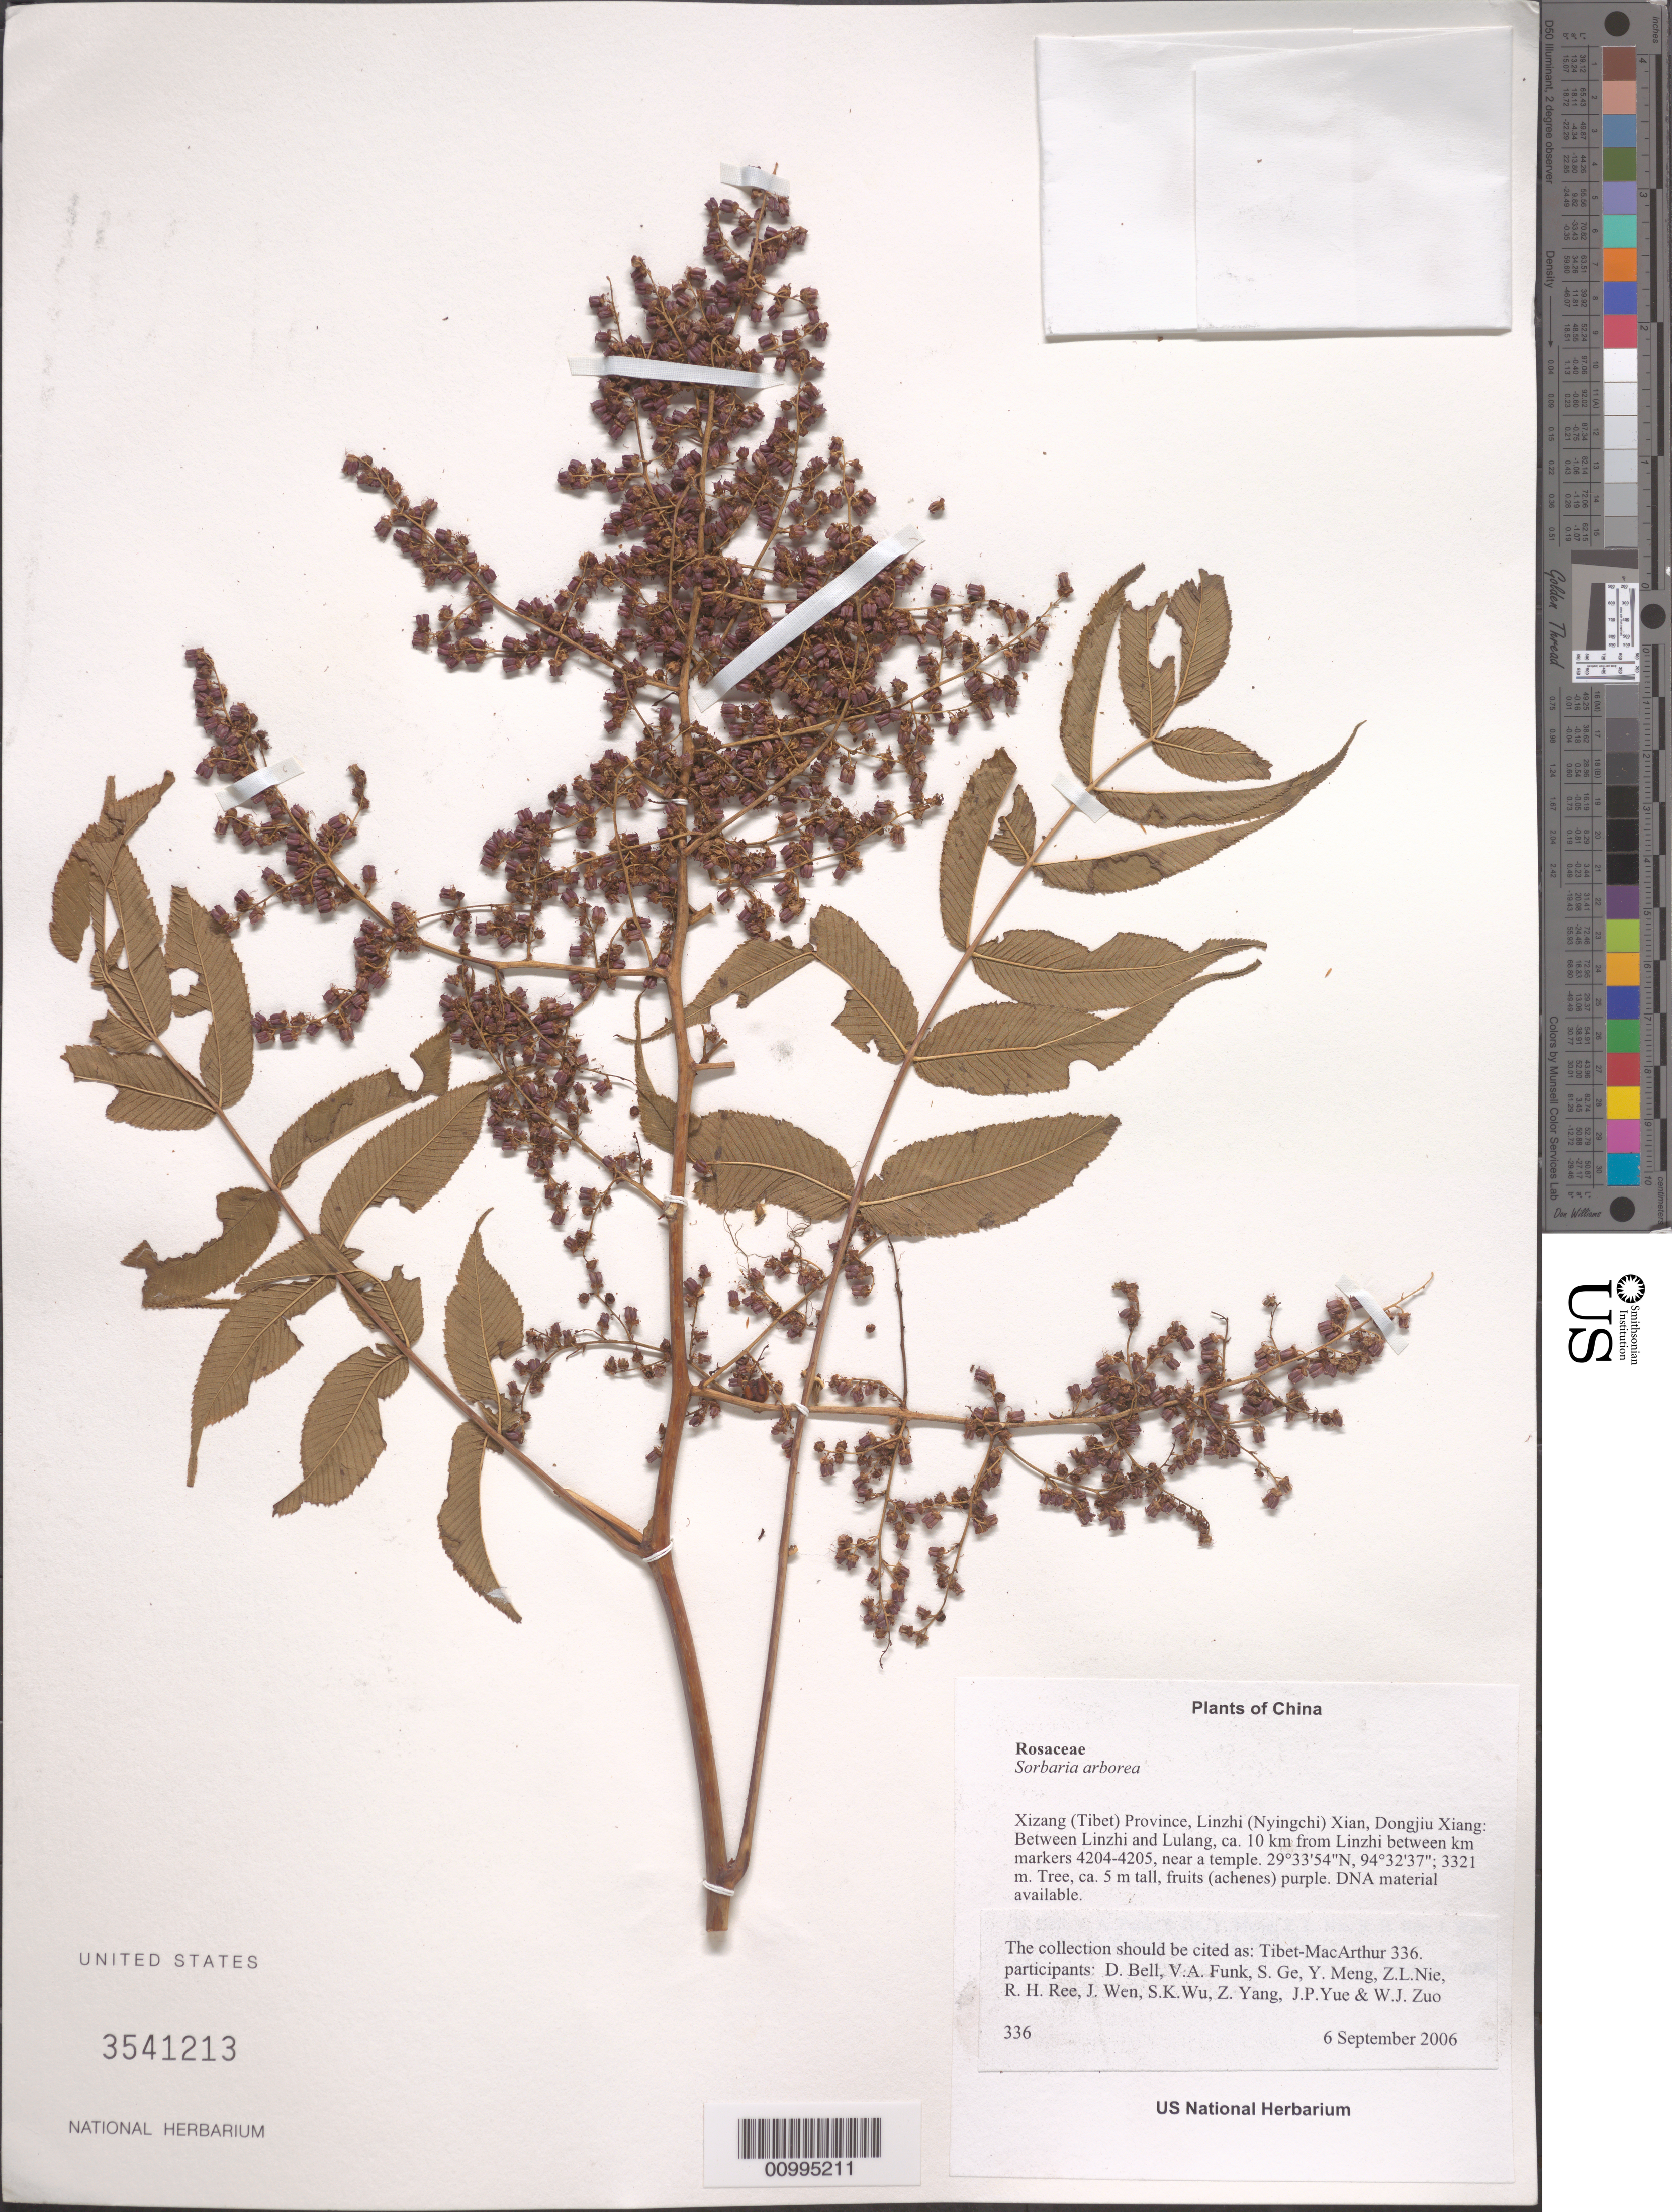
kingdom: Plantae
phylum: Tracheophyta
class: Magnoliopsida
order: Rosales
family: Rosaceae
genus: Sorbaria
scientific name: Sorbaria arborea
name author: C.K. Schneid.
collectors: Tibet-MacArthur, D. A. Bell, V. Funk, S. Ge, Y. Meng, Z. Nie, R. Ree, J. Wen, S. K. Wu, Z. Yang, J. Yue & W. Zuo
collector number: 336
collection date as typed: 06 Sep 2006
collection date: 2006-09-06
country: China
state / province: Xizang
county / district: Linzhi (Nyingchi) Xian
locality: Dongjiu Xiang. Between Linzhi and Lulang, ca. 10 km from Linzhi between km markers 4204-4205, near a temple.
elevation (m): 3321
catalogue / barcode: US 3541213